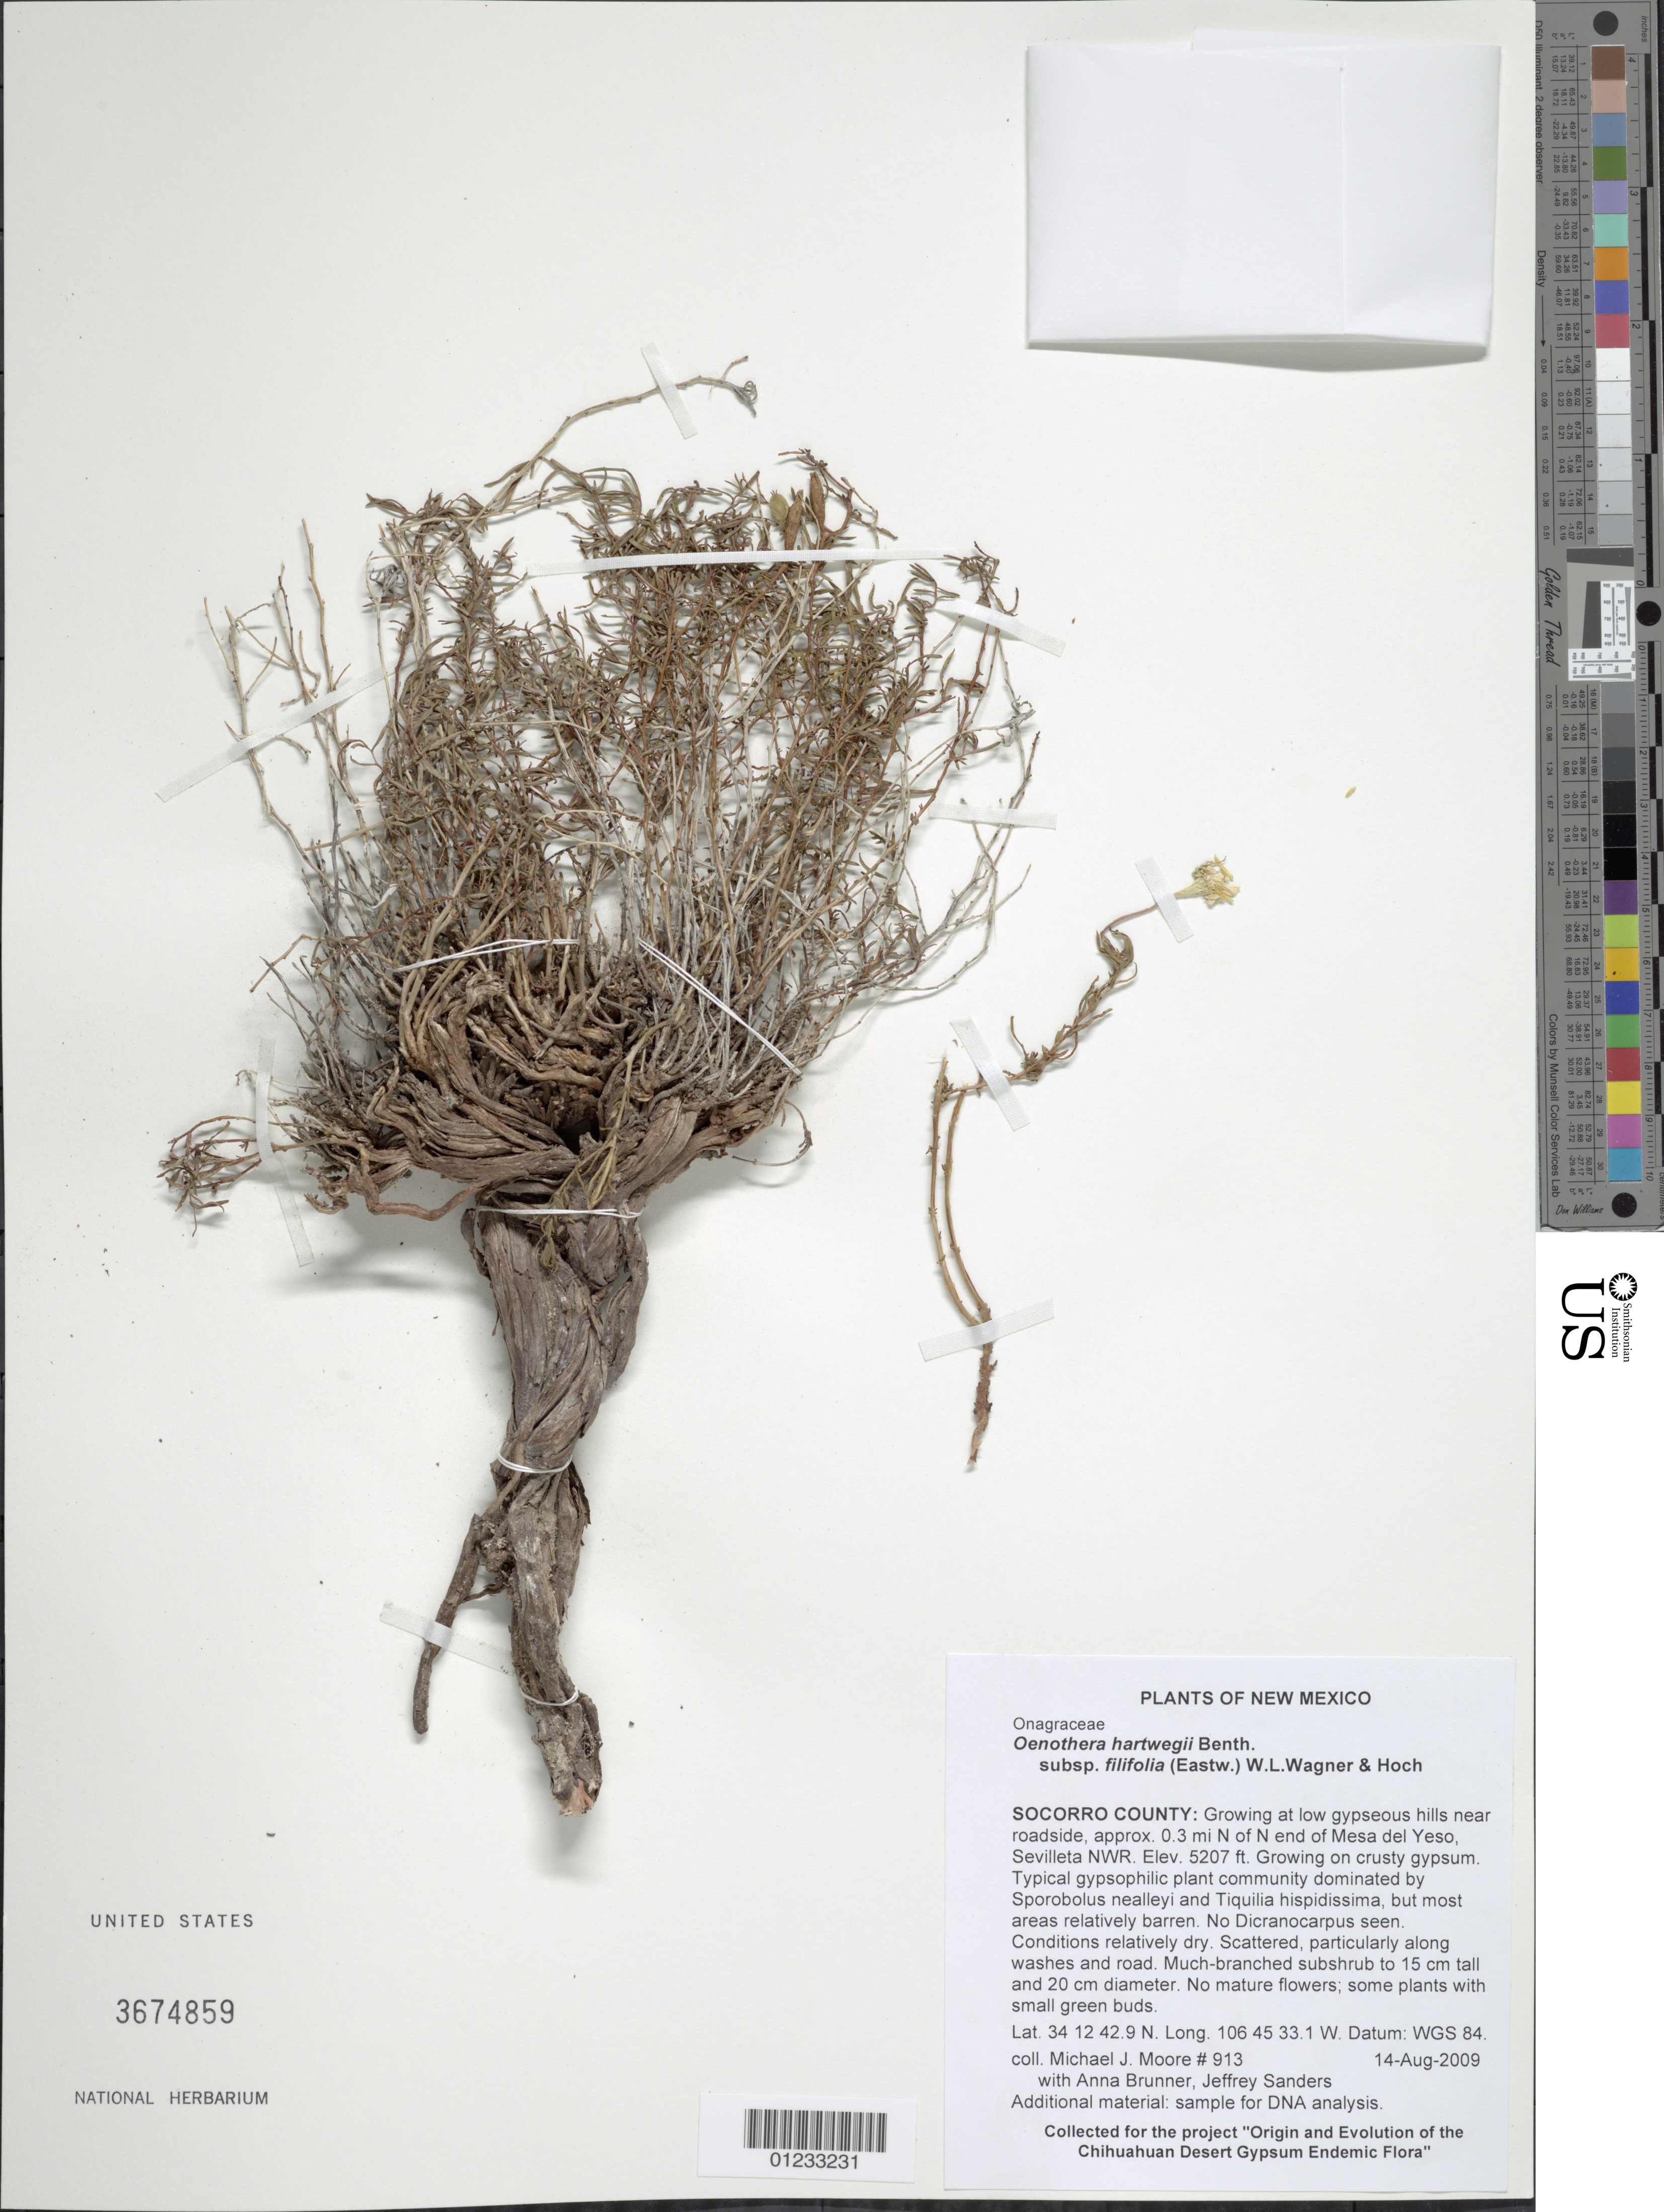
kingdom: Plantae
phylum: Tracheophyta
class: Magnoliopsida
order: Myrtales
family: Onagraceae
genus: Oenothera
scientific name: Oenothera hartwegii subsp. filifolia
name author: (Eastw.) W.L. Wagner & Hoch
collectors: M. J. Moore, A. Brunner & J. Sanders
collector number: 913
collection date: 2005-08-13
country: United States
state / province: New Mexico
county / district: Socorro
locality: Growing at low gypseous hills near roadside, approx. 0.3 mi N of N end of Mesa del Yeso, Sevilleta NWR.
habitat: Growing on crusty gypsum. Typical gypsophilic plant community dominated by Sporobolus nealleyi and Tiquilia hispidissima, but most areas relatively barren. No Dicranocarpus seen. Conditions relatively dry.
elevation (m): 1587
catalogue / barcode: US 3674859